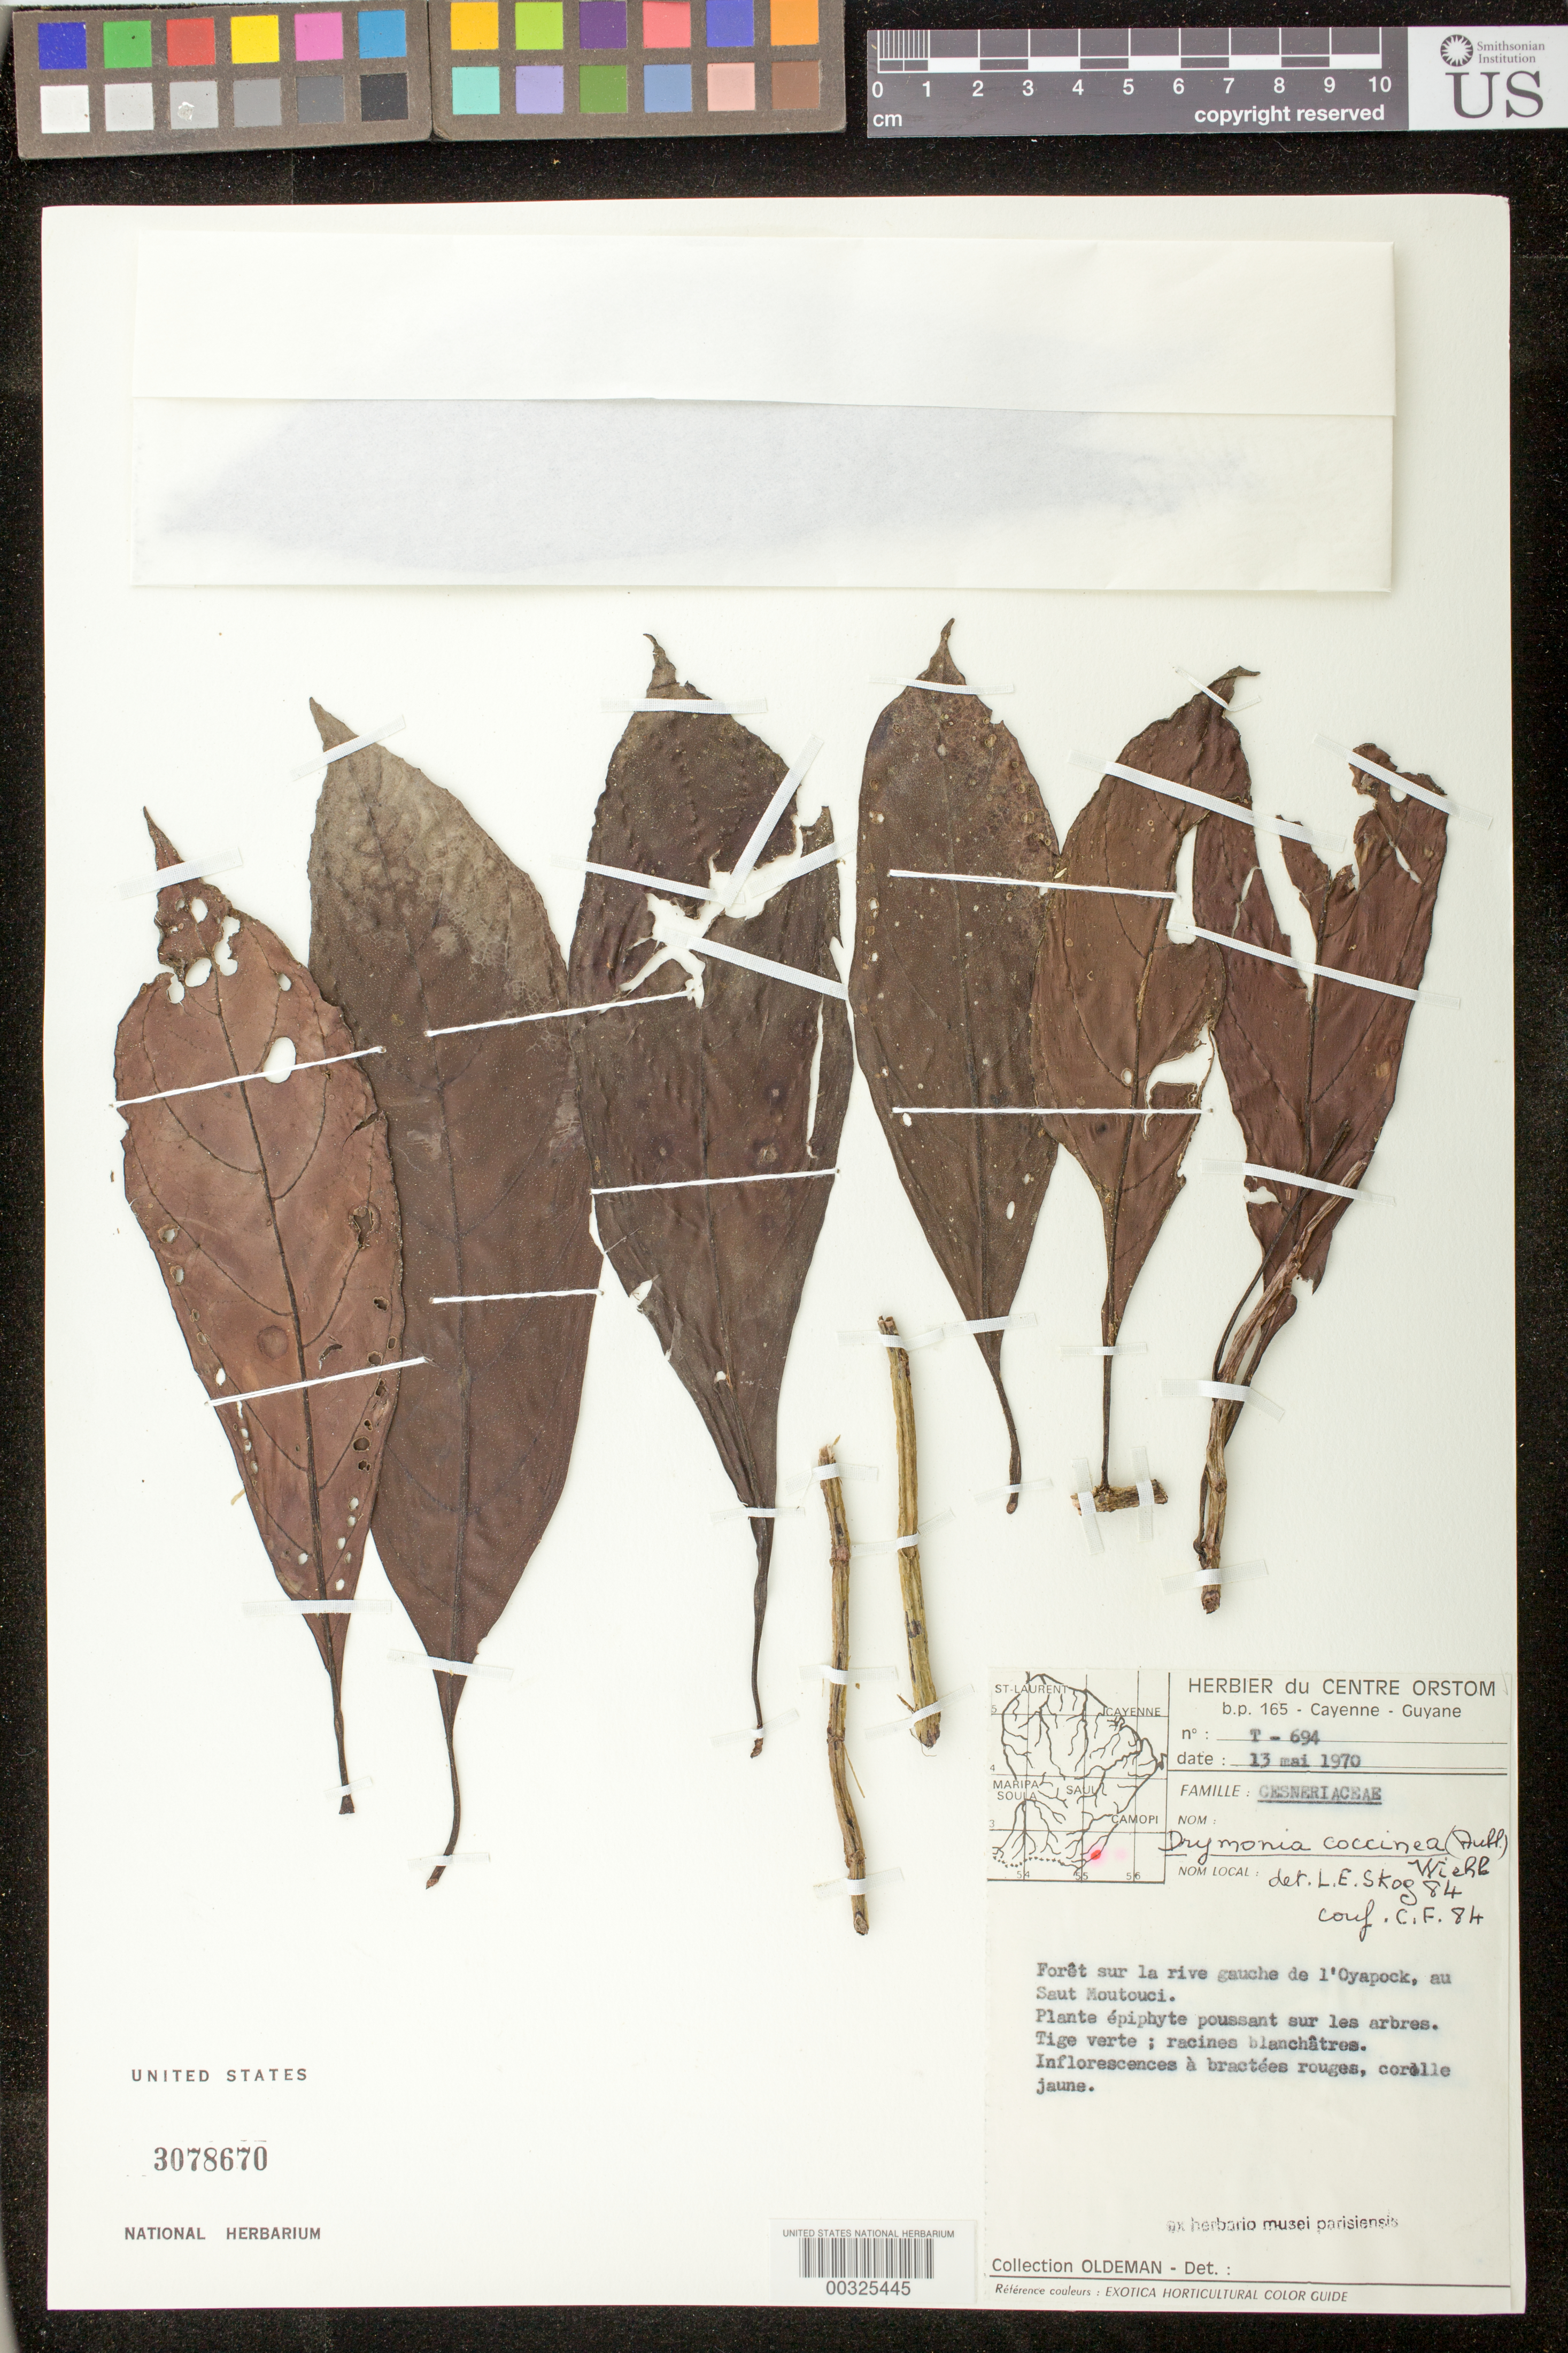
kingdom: Plantae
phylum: Tracheophyta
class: Magnoliopsida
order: Lamiales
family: Gesneriaceae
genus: Drymonia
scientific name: Drymonia coccinea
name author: (Aubl.) Wiehler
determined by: Skog, Laurence E.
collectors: R. Oldeman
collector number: T- 694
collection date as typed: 13 May 1970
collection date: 1970-05-13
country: French Guiana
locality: Forêt sur la rive gauche de l'Oyapock, au Saut Moutouci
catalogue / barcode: US 3078670